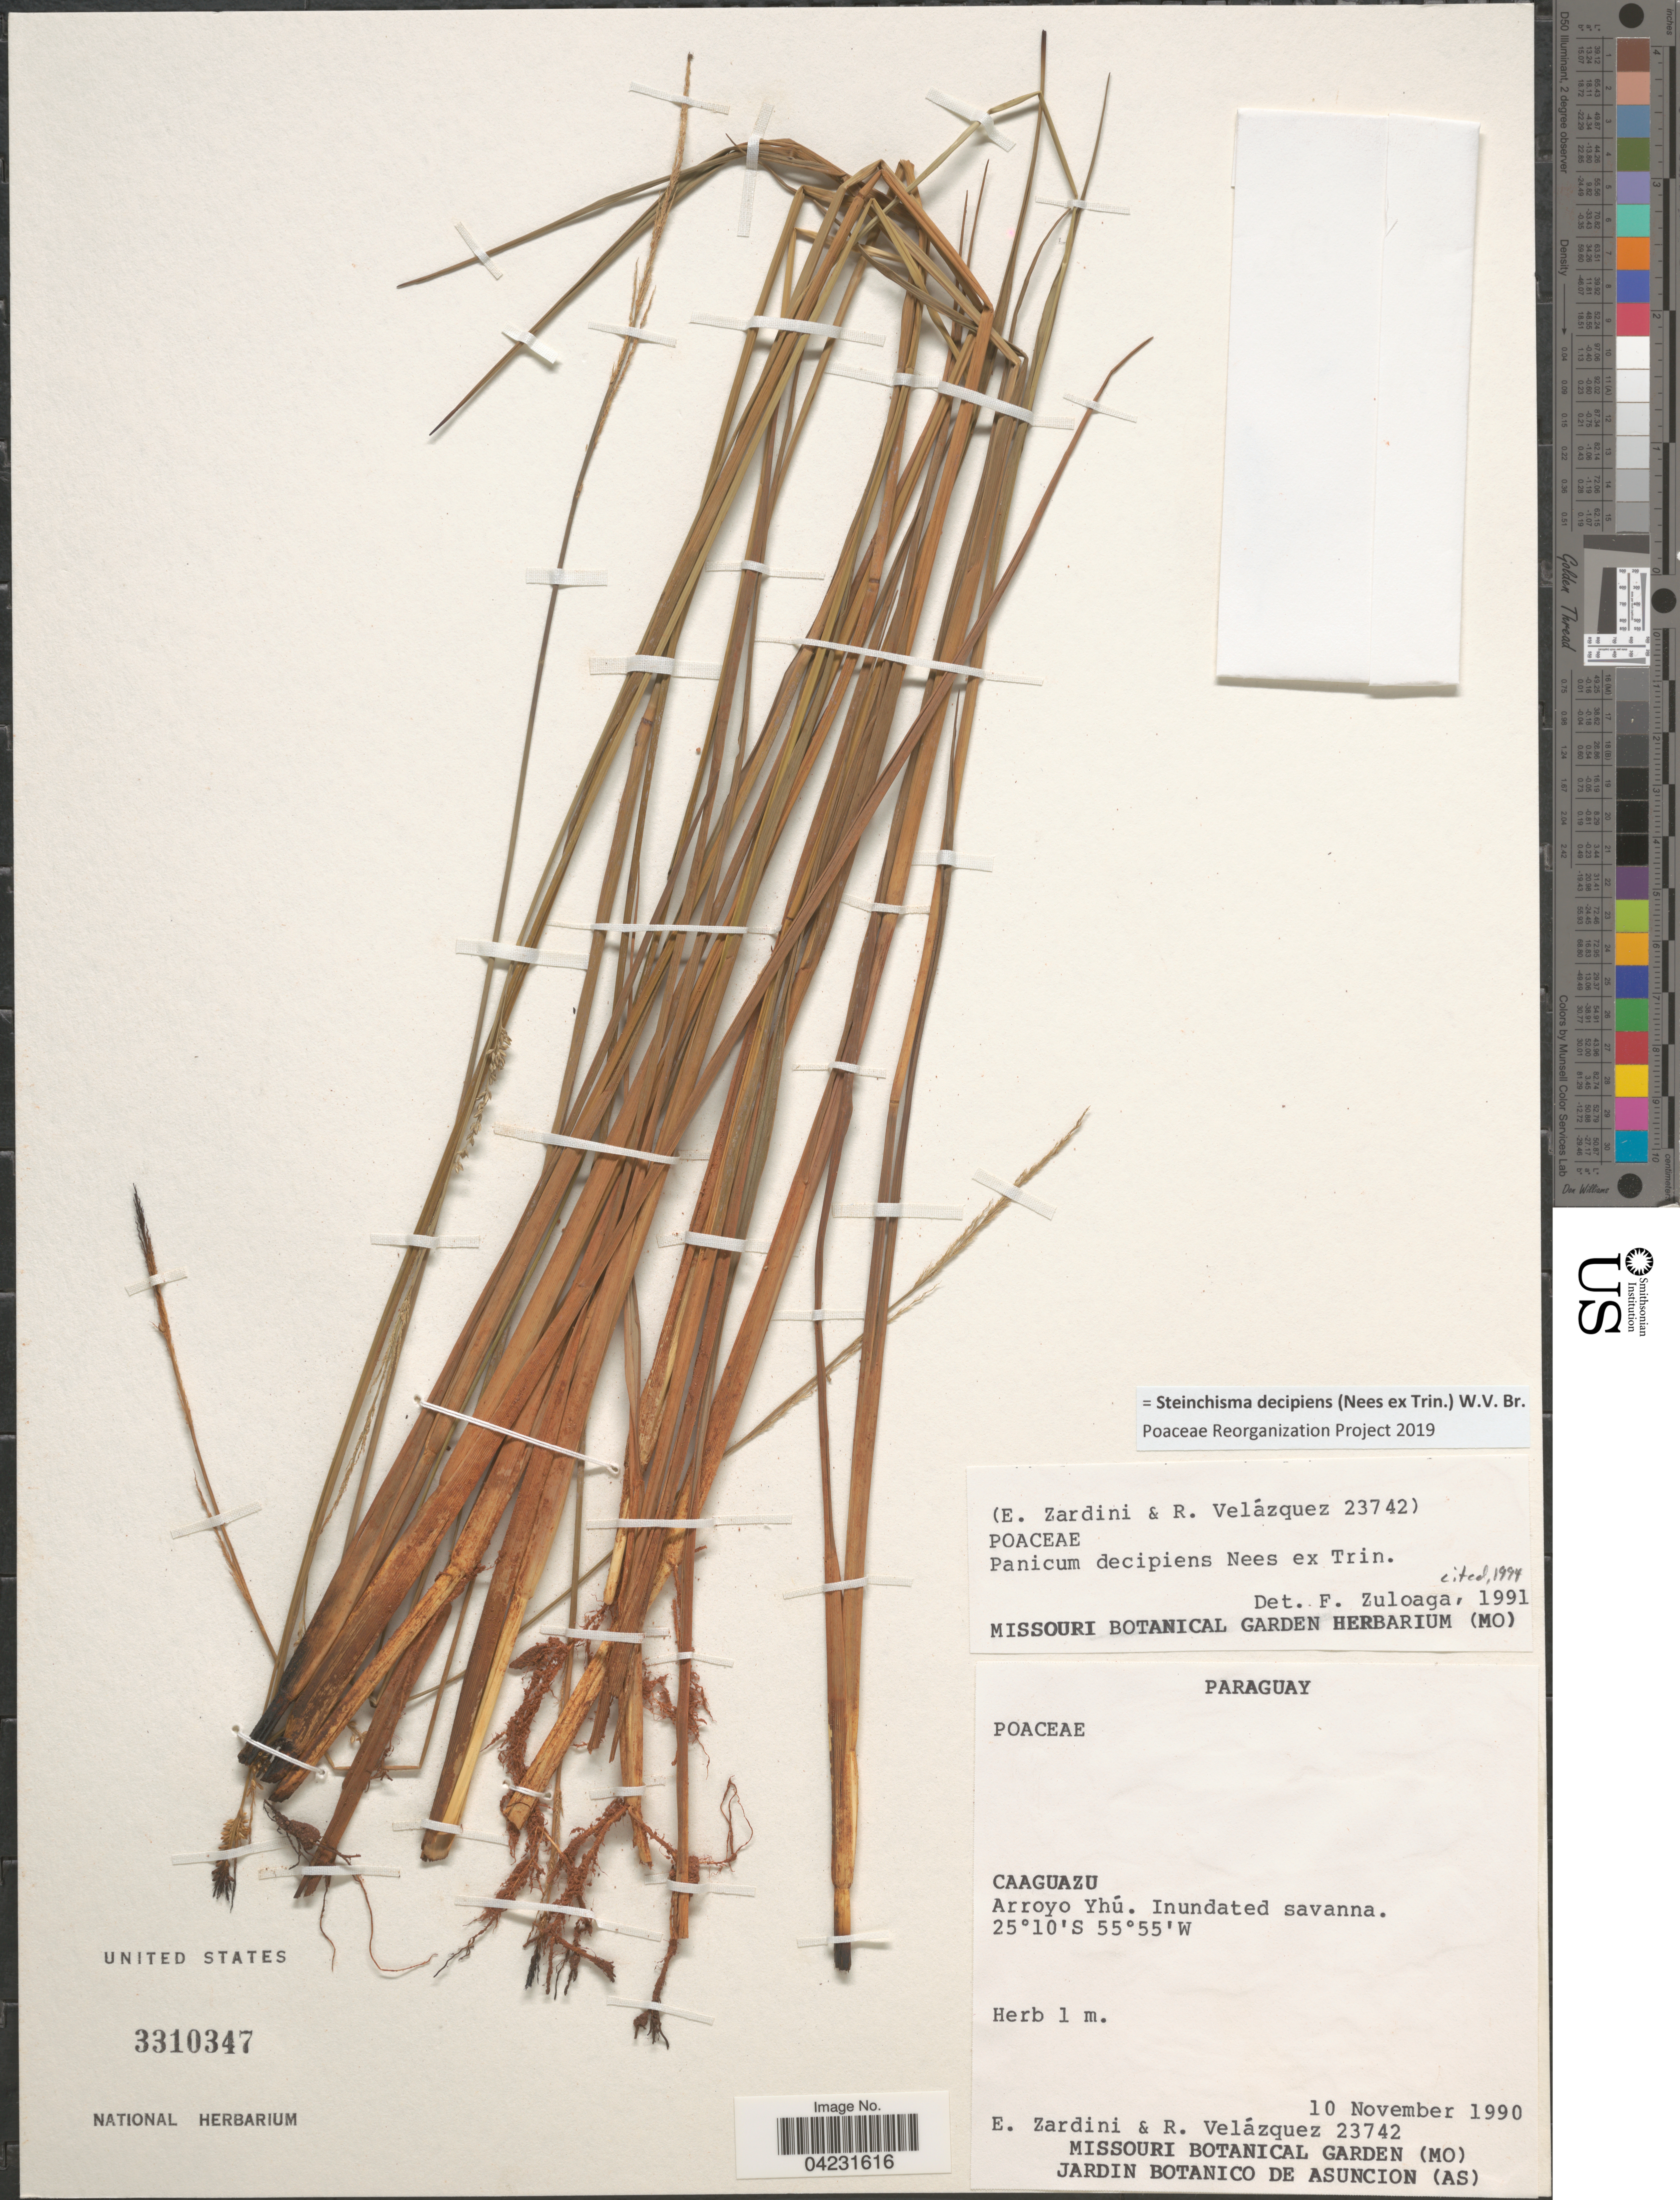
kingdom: Plantae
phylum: Tracheophyta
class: Liliopsida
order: Poales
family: Poaceae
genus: Steinchisma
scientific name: Steinchisma decipiens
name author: (Nees ex Trin.) W.V. Br.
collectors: E. Zardini & R. Velázquez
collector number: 23742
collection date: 1990-11-10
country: Paraguay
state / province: Caaguazu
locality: Arroyo Yhú. Inundated savanna.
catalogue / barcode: US 3310347